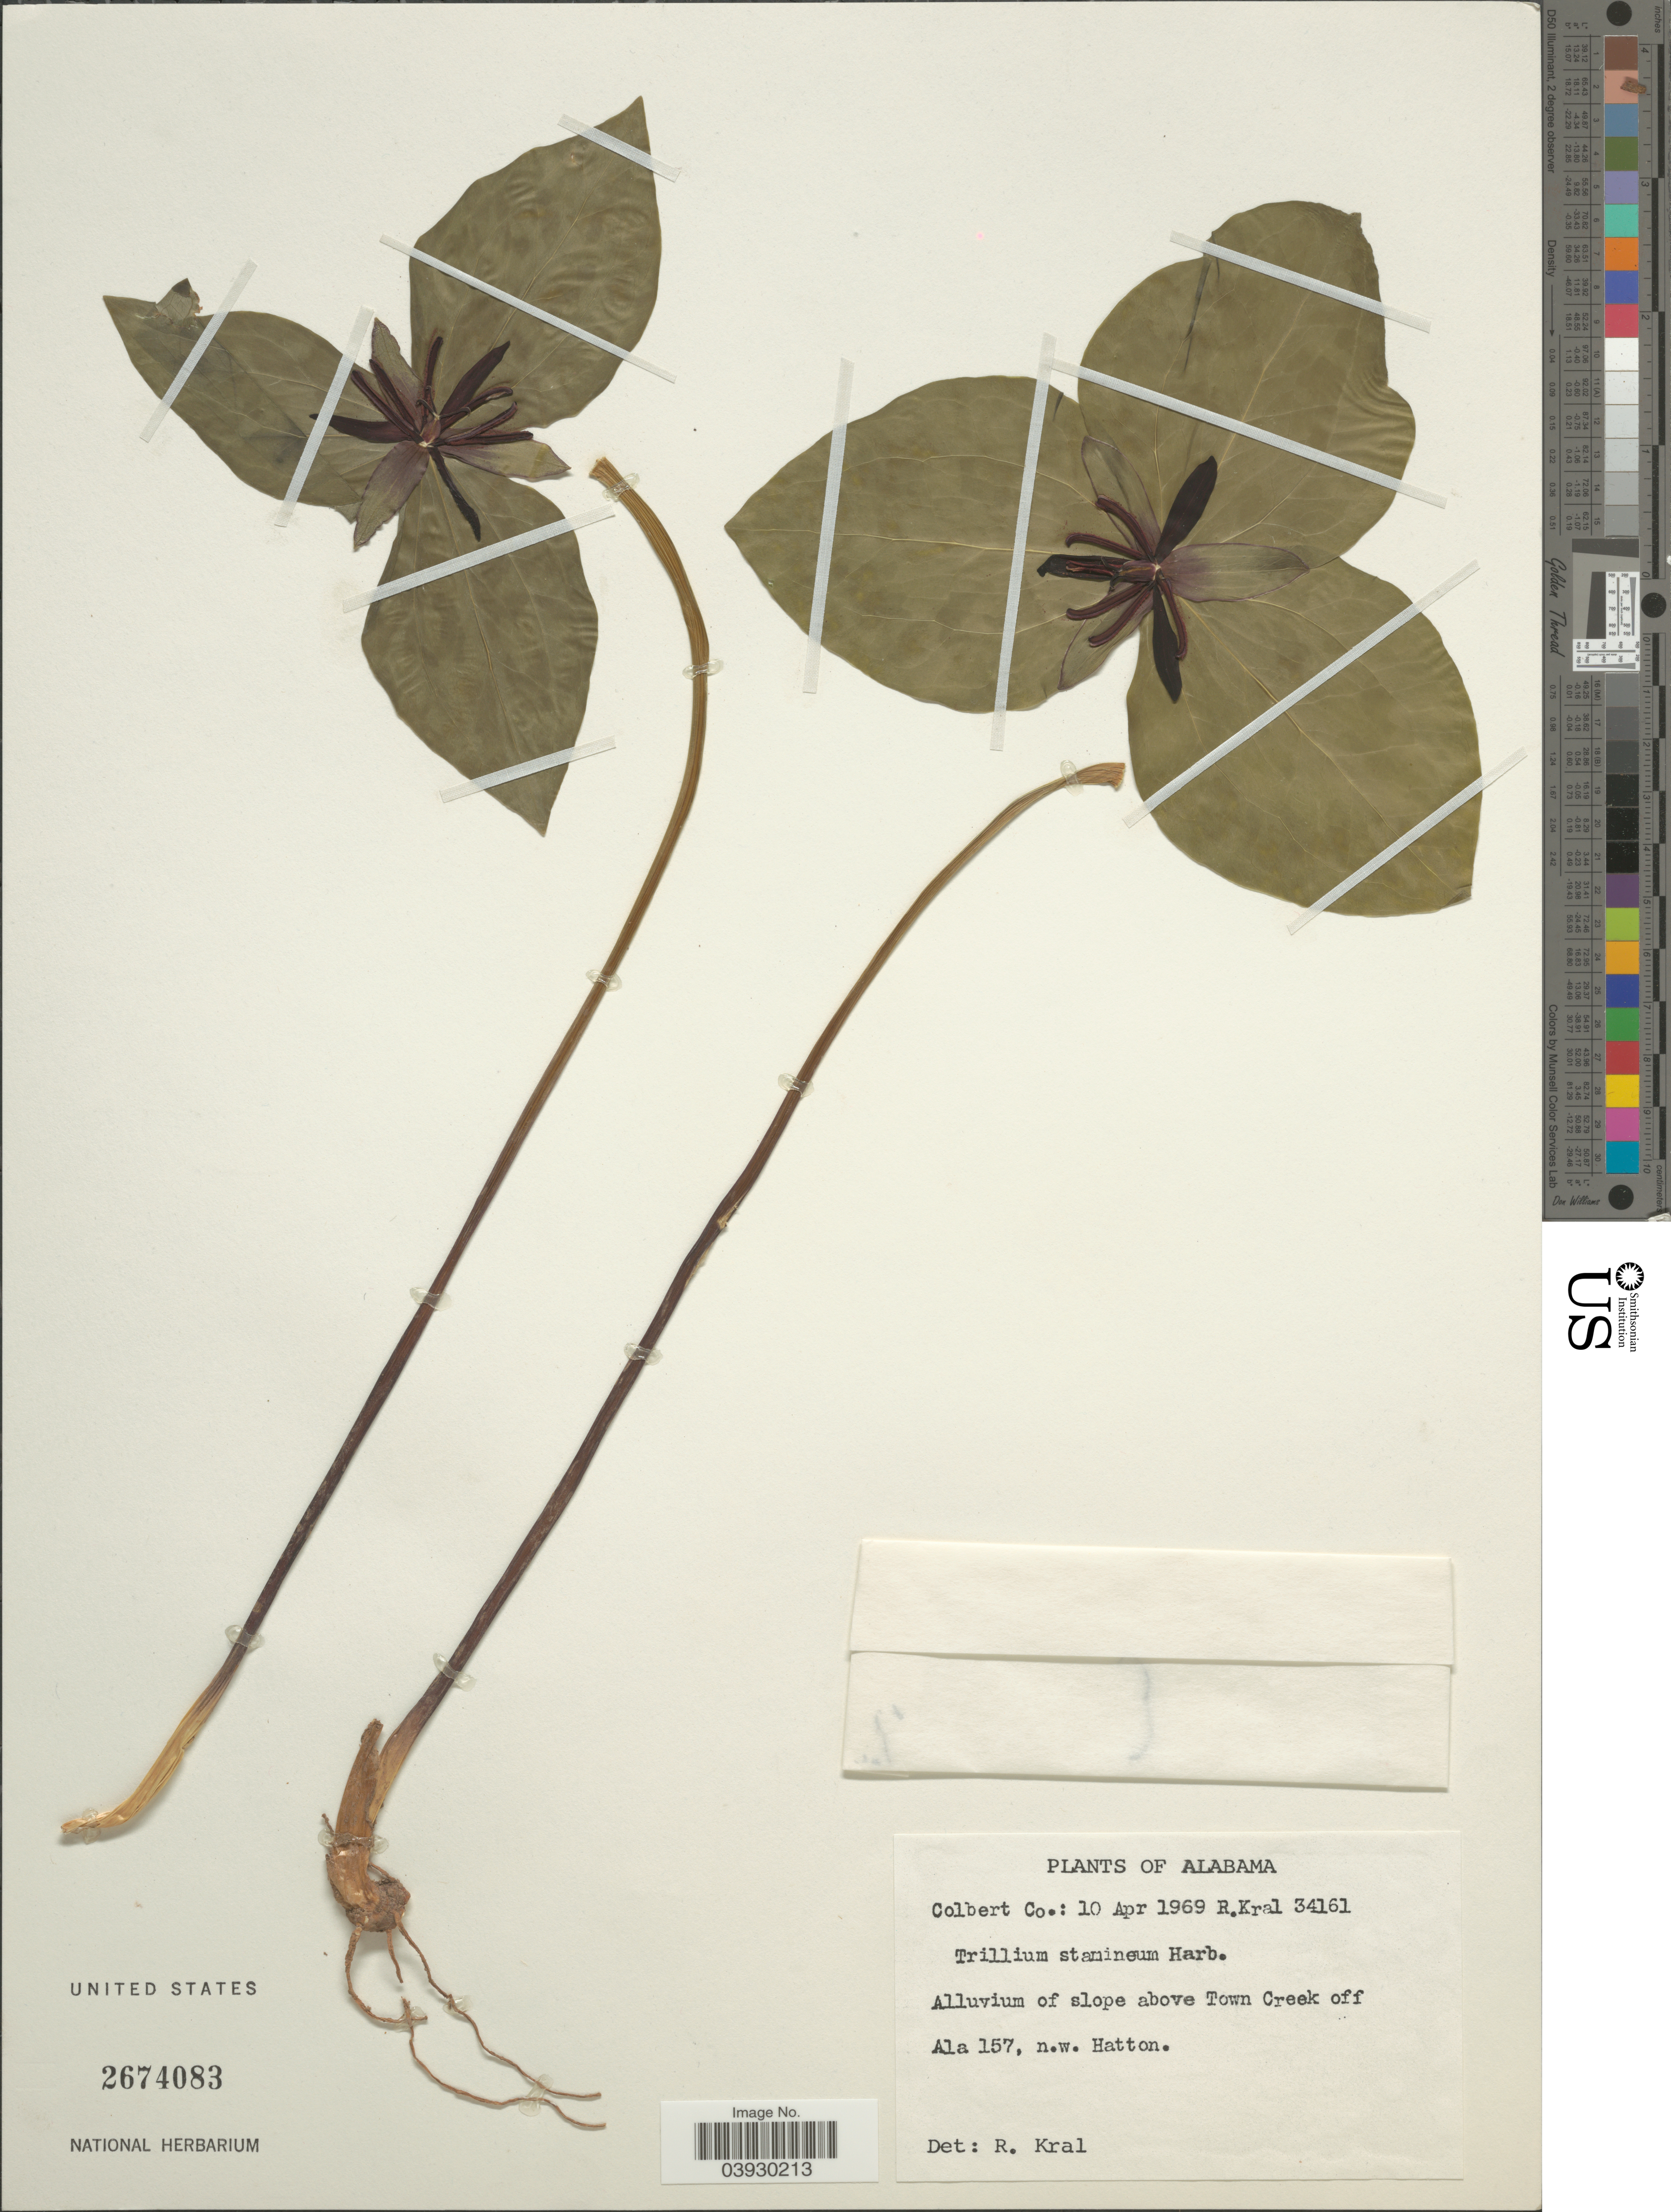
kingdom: Plantae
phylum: Tracheophyta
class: Liliopsida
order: Liliales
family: Melanthiaceae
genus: Trillium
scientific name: Trillium stamineum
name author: Harb.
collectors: R. Kral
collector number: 34161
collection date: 1969-04-10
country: United States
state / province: Alabama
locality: Colbert Co. Alluvium of slope above Town Creek off Ala 157, n.w. Hatton.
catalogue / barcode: US 2674083